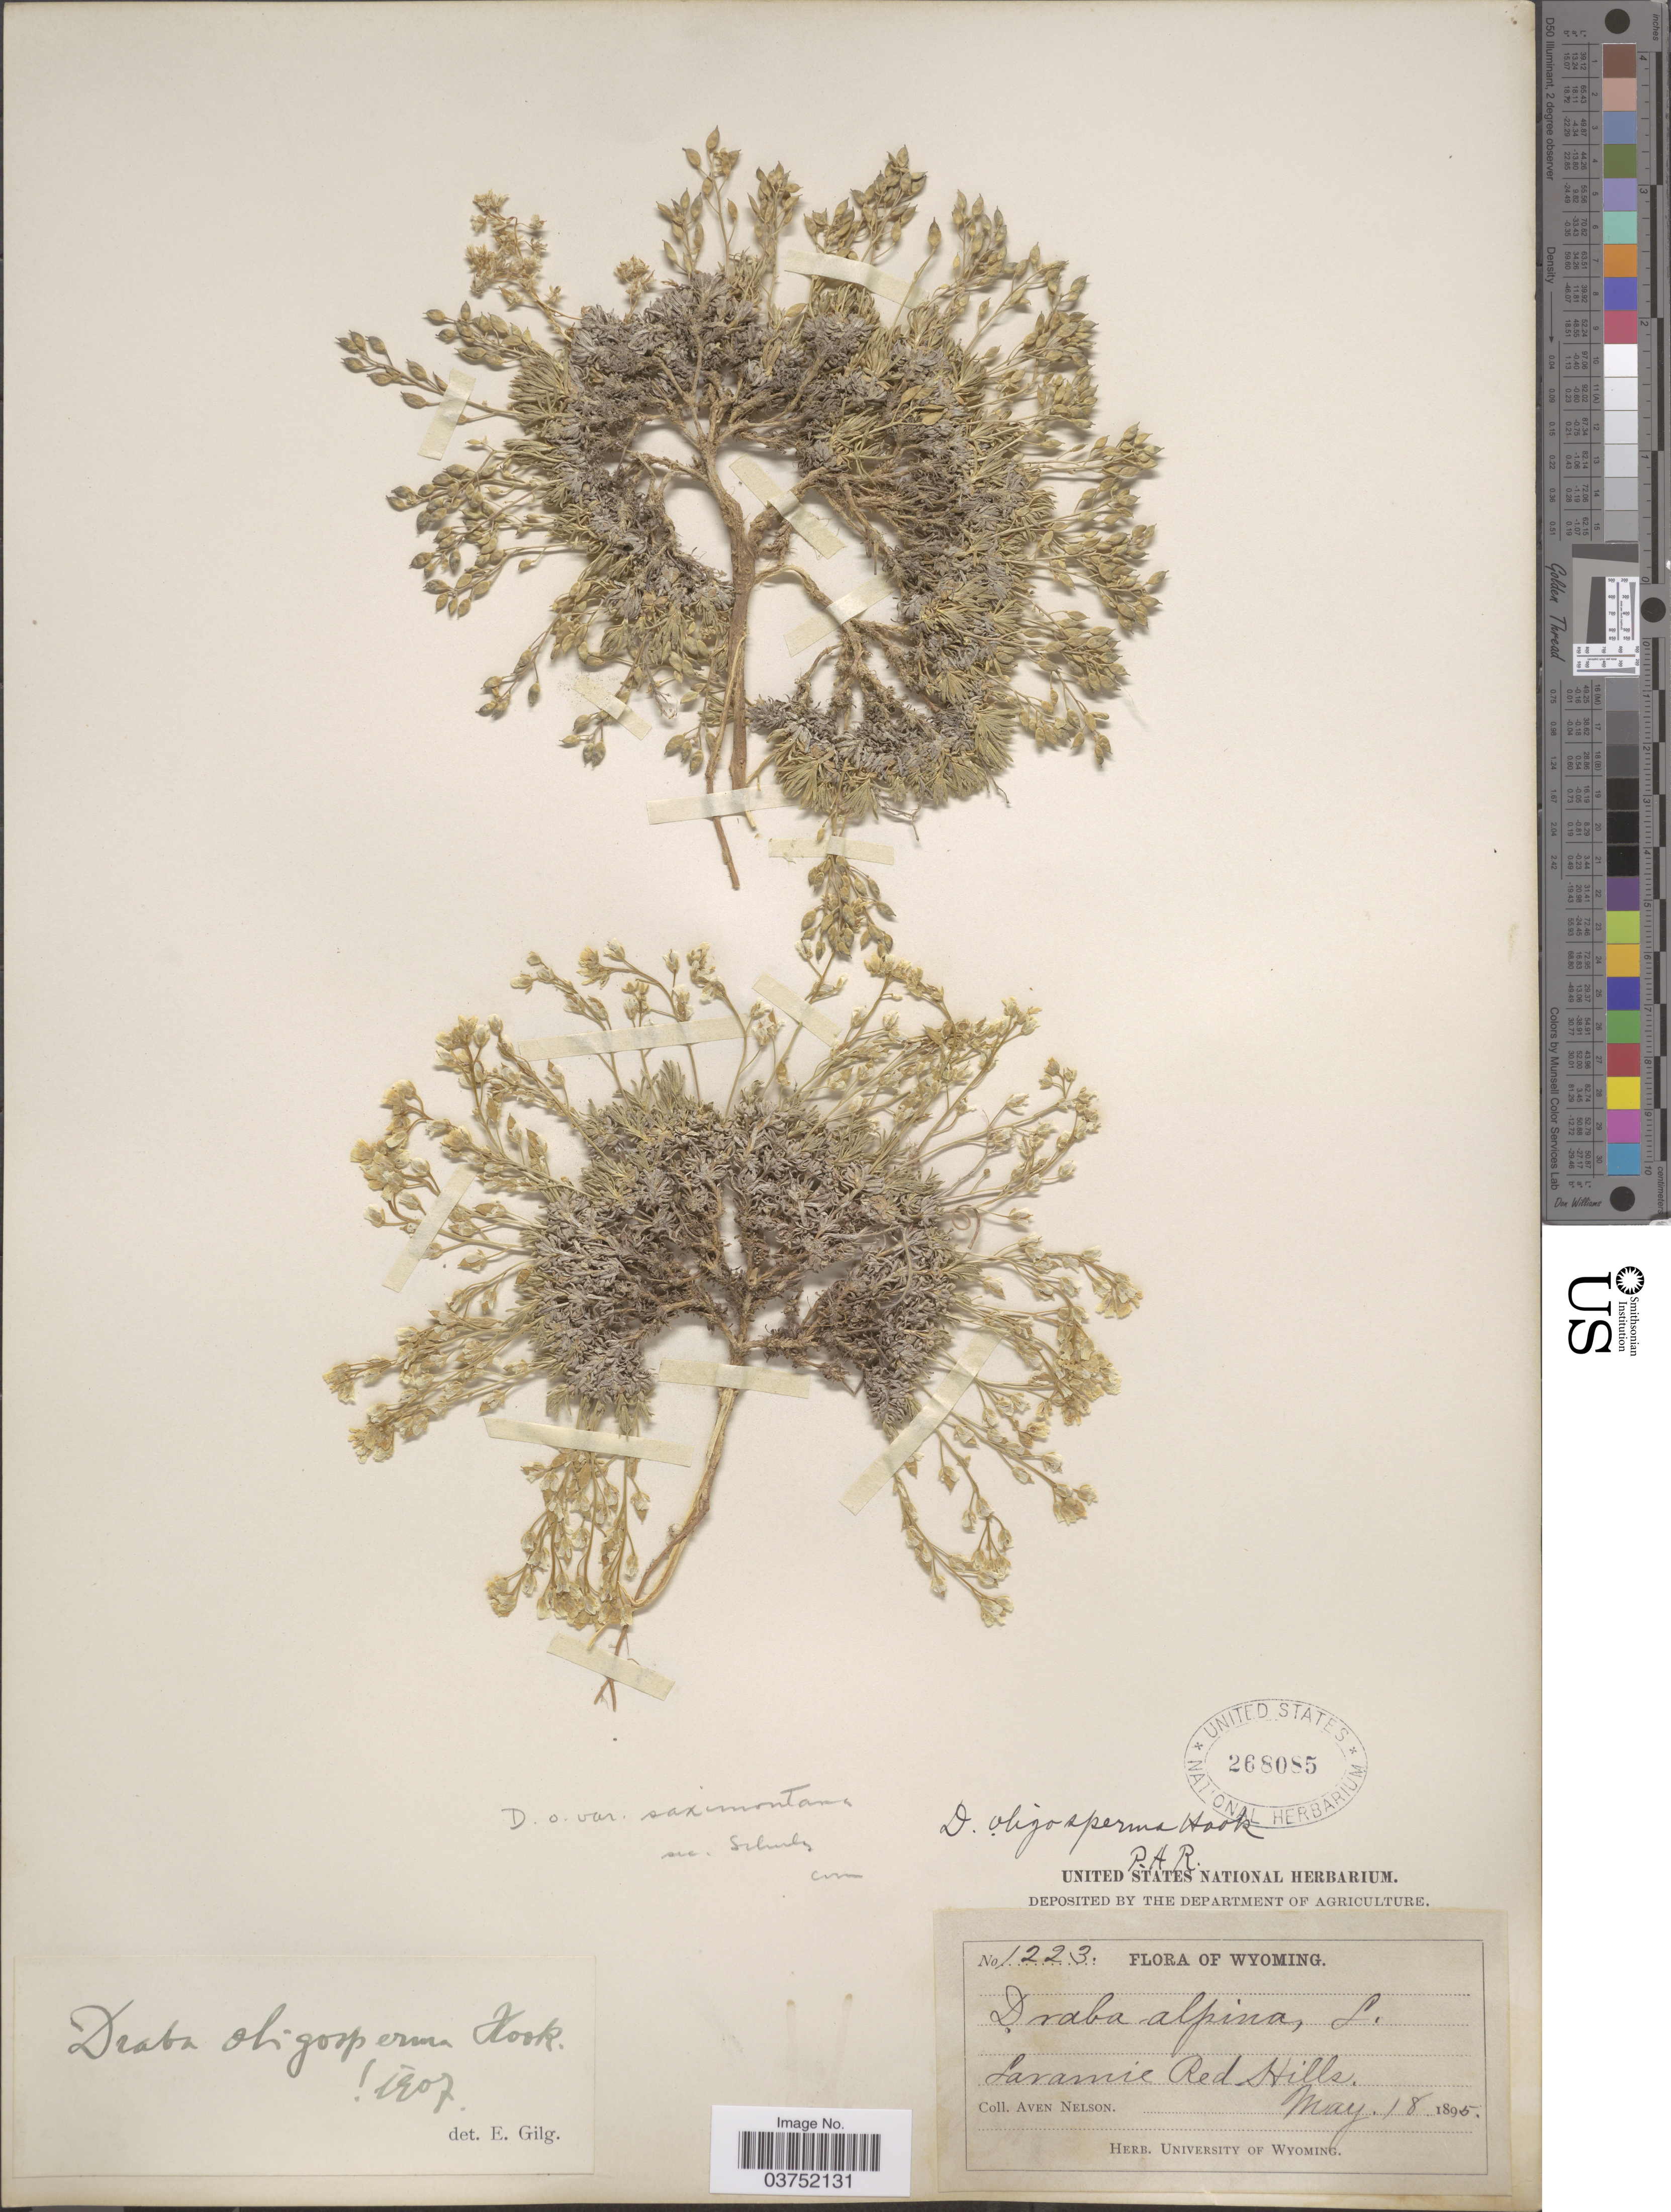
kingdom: Plantae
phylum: Tracheophyta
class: Magnoliopsida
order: Brassicales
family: Brassicaceae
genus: Draba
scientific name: Draba oligosperma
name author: Hook.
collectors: A. Nelson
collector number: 1223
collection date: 1895-05-18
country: United States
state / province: Wyoming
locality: Laramie, Red Hills.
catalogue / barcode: US 268085